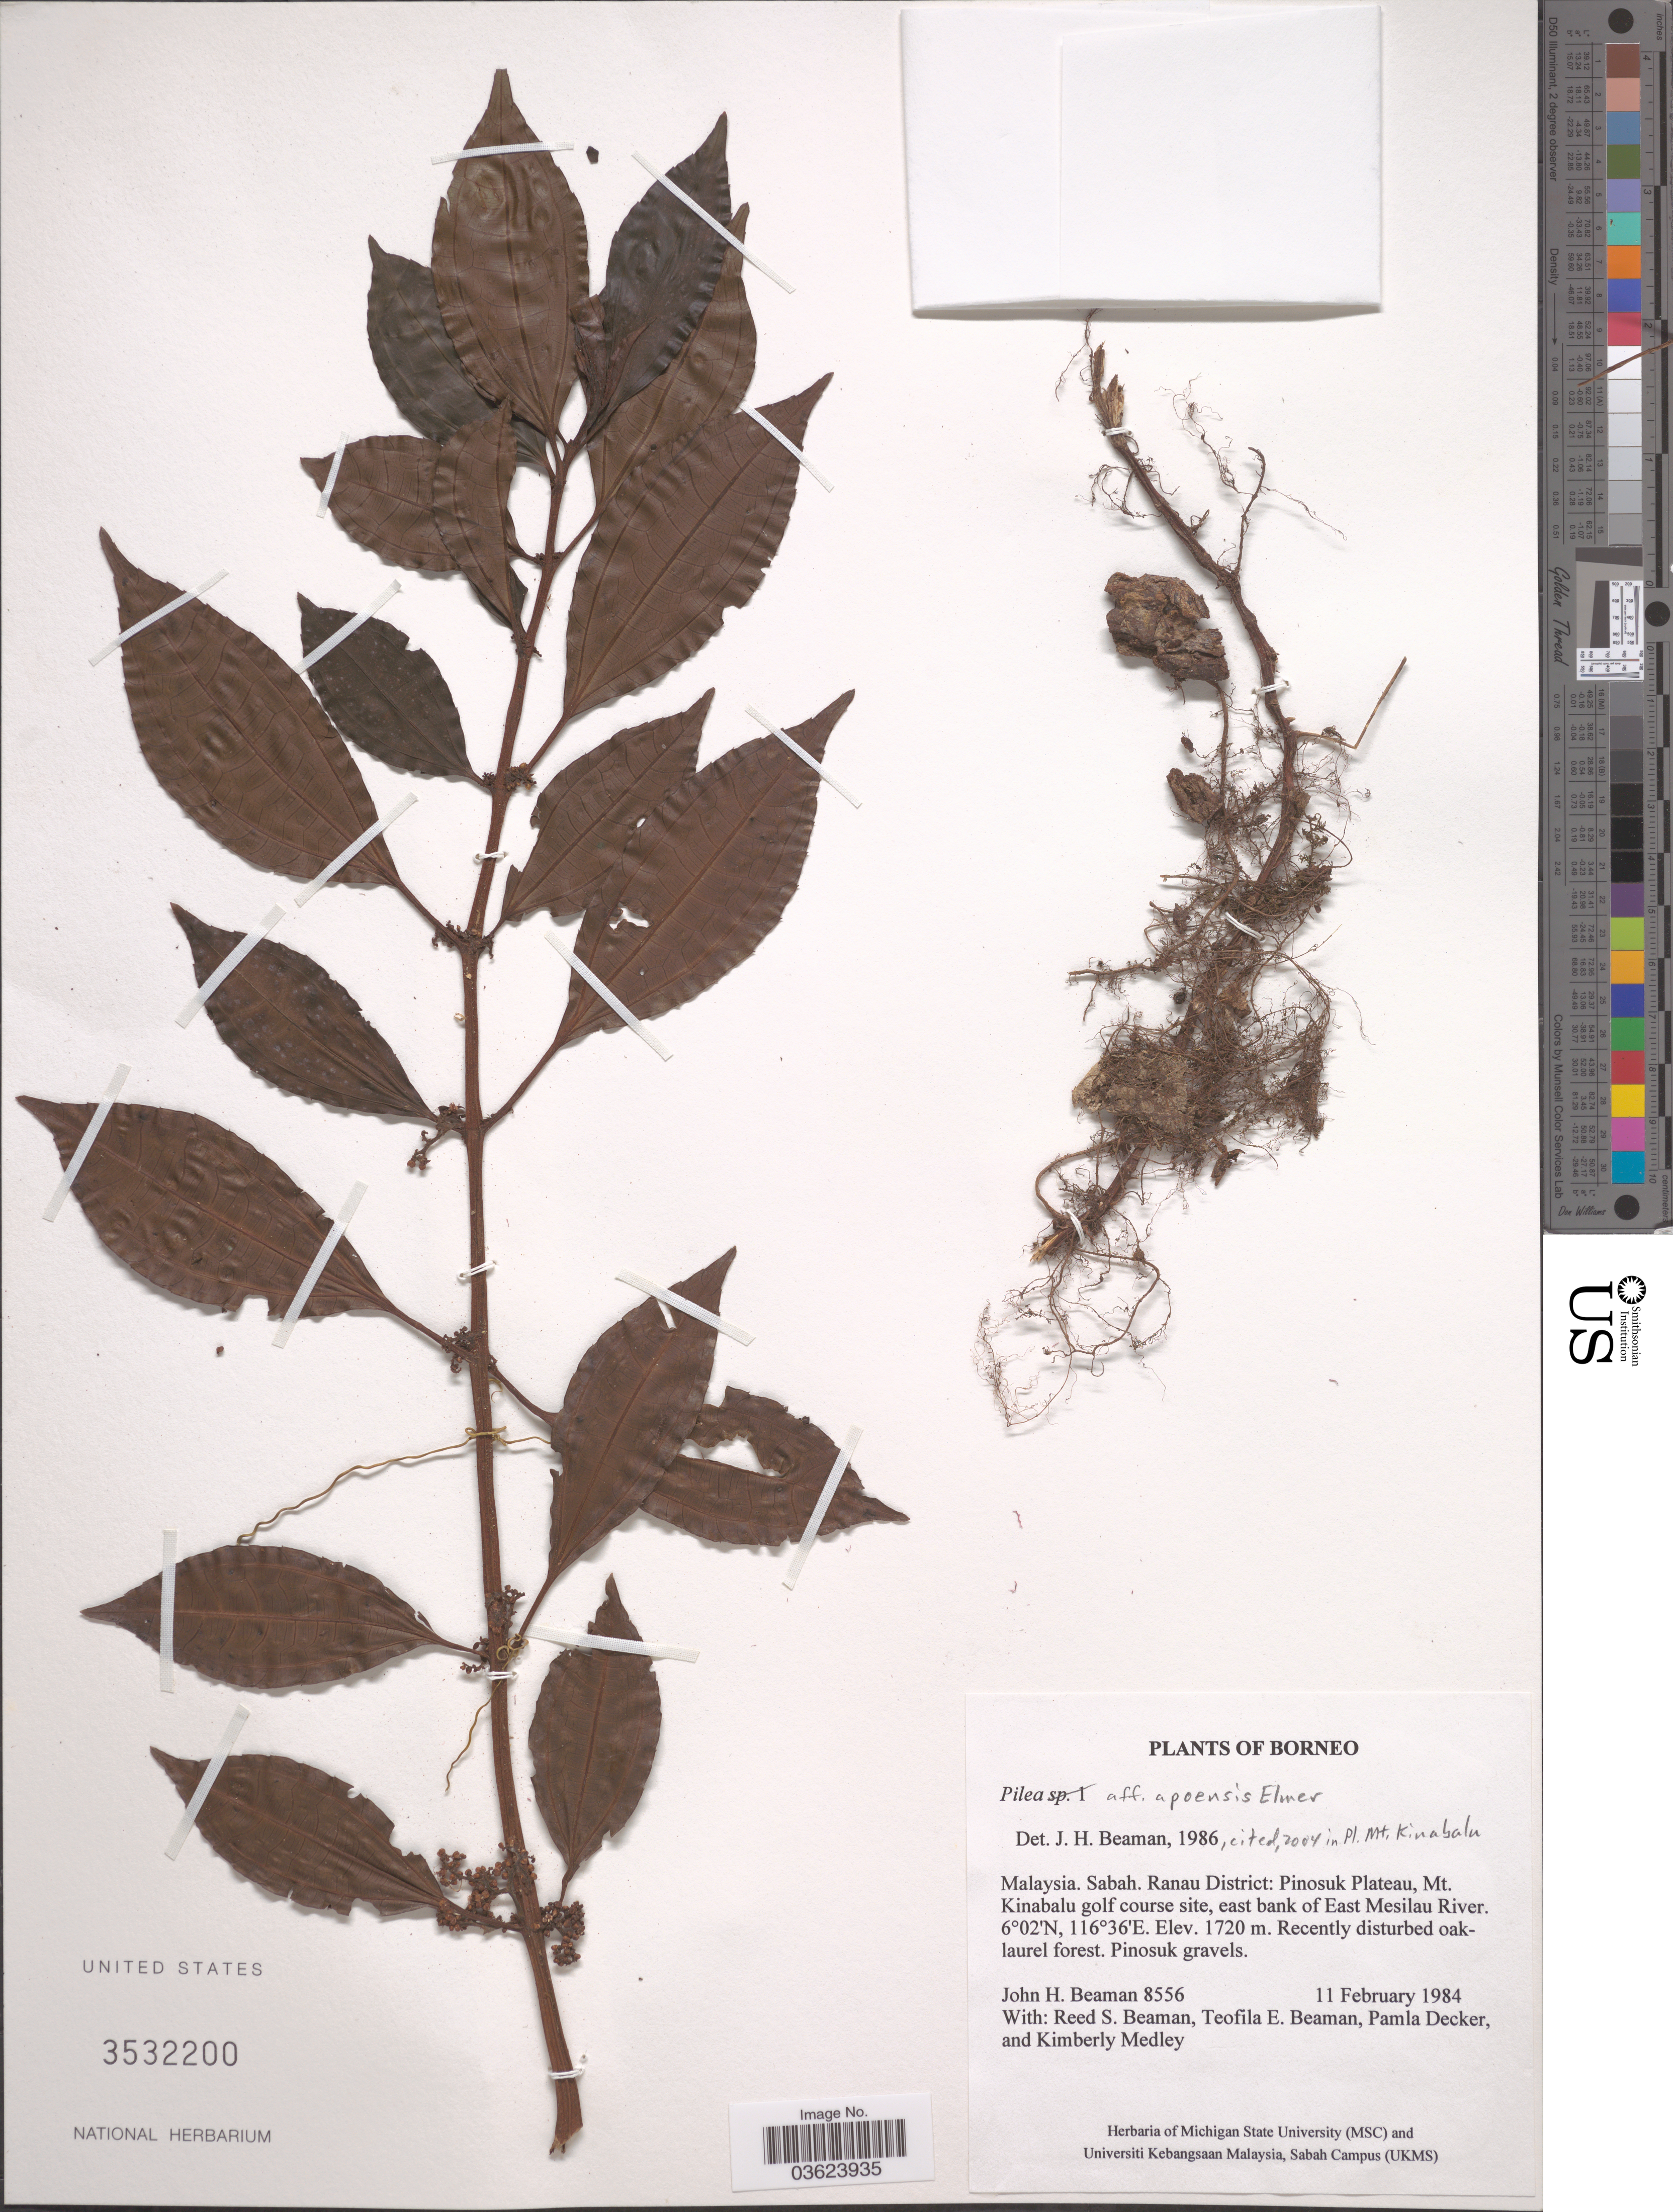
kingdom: Plantae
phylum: Tracheophyta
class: Magnoliopsida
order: Rosales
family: Urticaceae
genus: Pilea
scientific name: Pilea apoensis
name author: Elmer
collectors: J. H. Beaman, R. S. Beaman, T. E. Beaman, P. Decker & K. Medley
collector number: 8556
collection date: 1984-02-11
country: Malaysia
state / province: Sabah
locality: Borneo. Ranau District: Pinosuk Plateau, Mt. Kinabalu golf course site, east bank of East Mesilau River.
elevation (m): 1720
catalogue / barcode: US 3532200